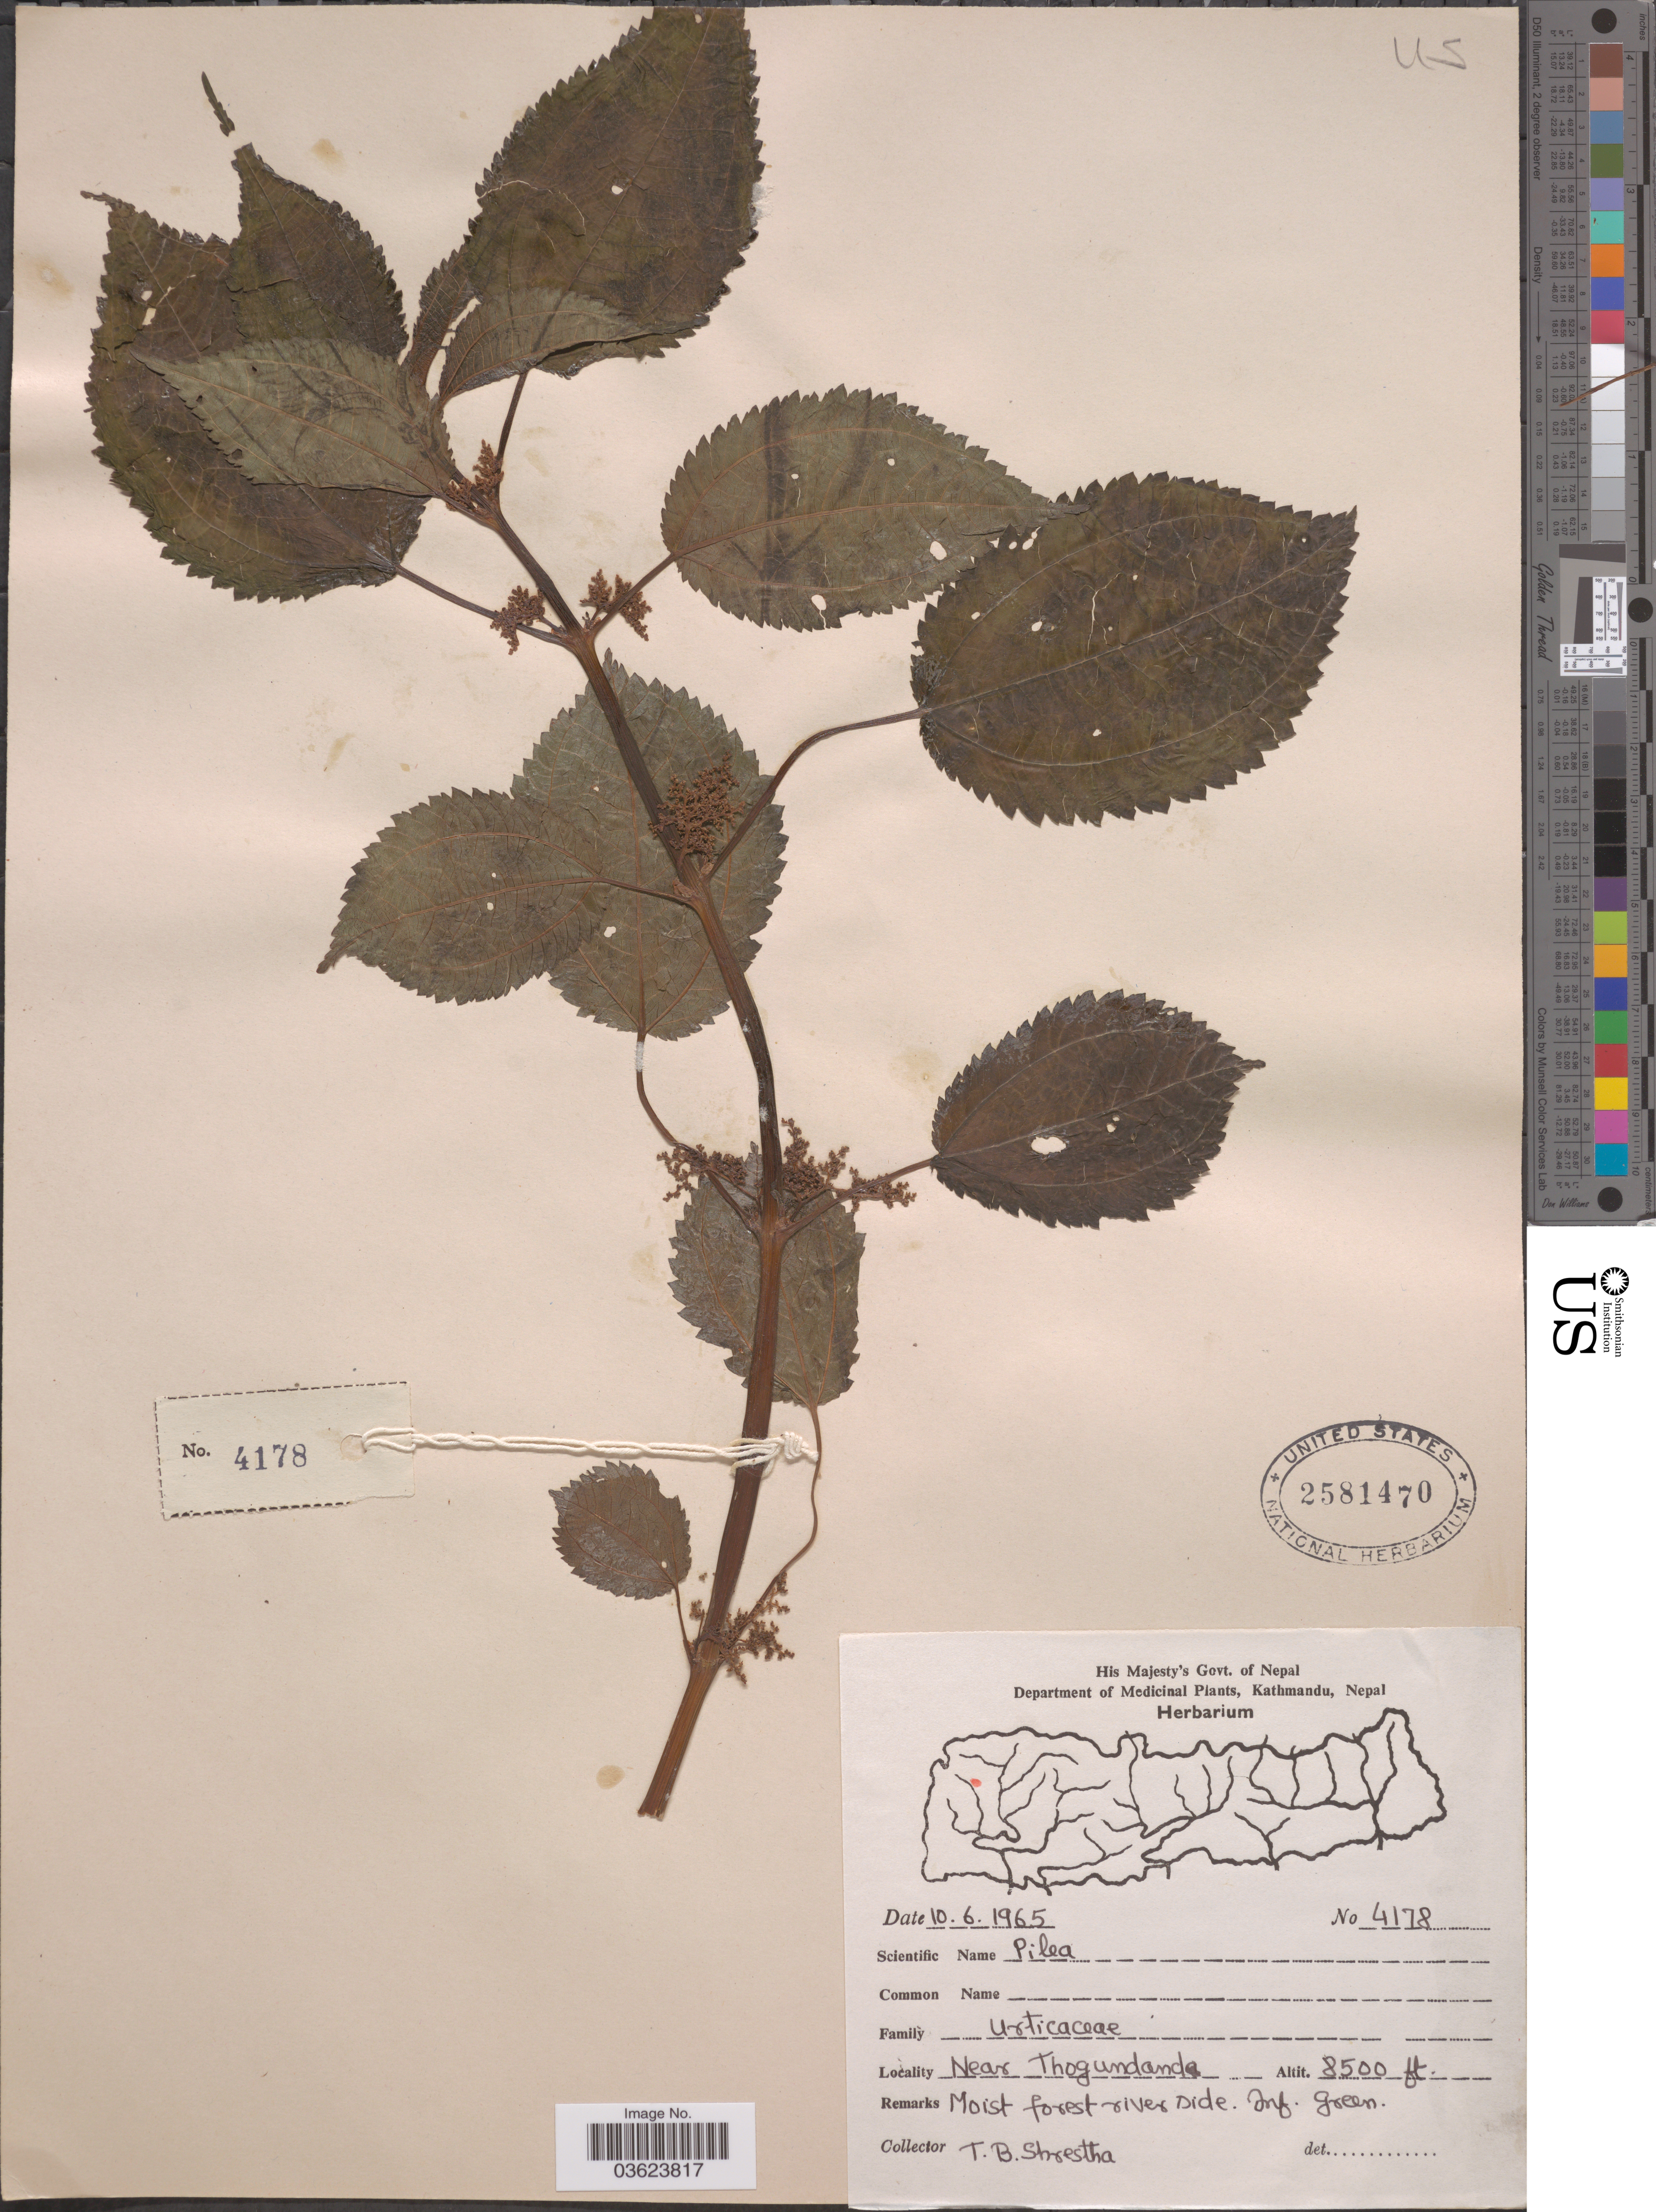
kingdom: Plantae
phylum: Tracheophyta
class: Magnoliopsida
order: Rosales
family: Urticaceae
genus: Pilea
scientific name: Pilea sp.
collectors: T. B. Shrestha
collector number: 4178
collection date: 1965-06-10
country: Nepal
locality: Near Thogundanda. Moist forest riverside.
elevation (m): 2591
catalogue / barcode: US 2581470